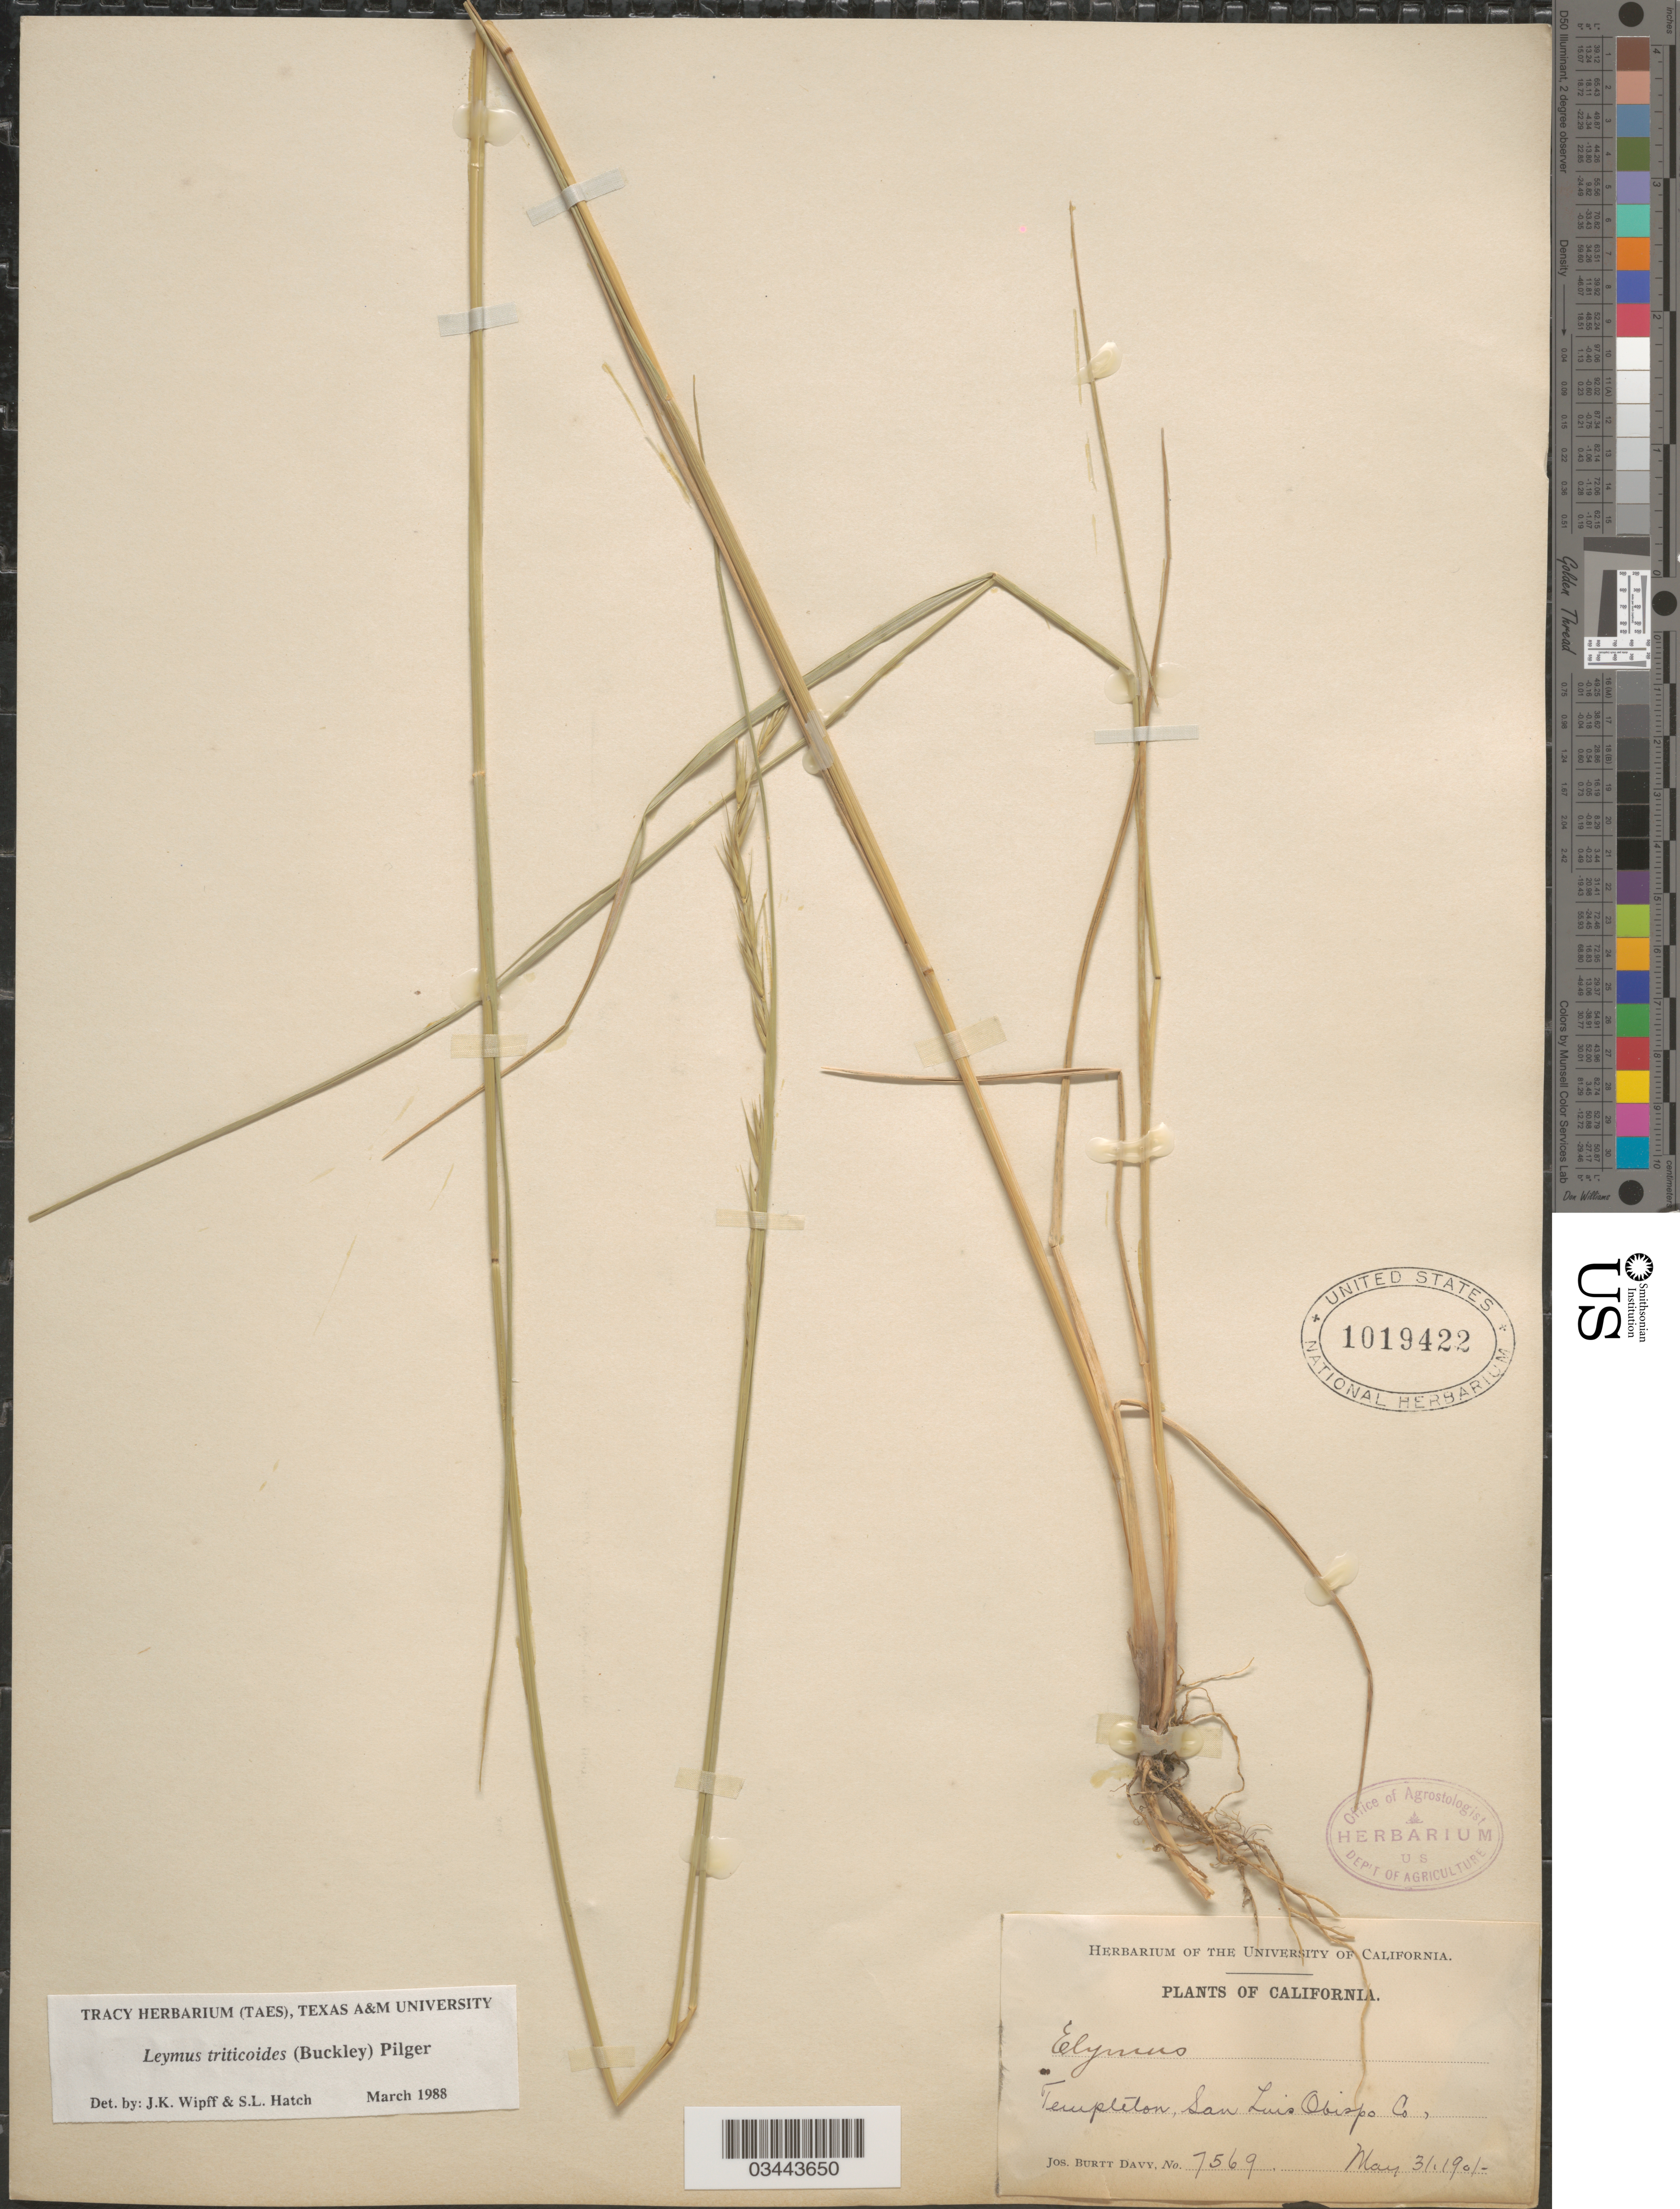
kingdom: Plantae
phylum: Tracheophyta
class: Liliopsida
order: Poales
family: Poaceae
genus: Leymus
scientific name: Leymus triticoides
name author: (Buckley) Pilg.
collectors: J. Burtt Davy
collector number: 7569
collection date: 1901-05-31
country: United States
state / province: California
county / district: San Luis Obispo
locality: Templeton, San Luis Obispo Co.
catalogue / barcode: US 1019422